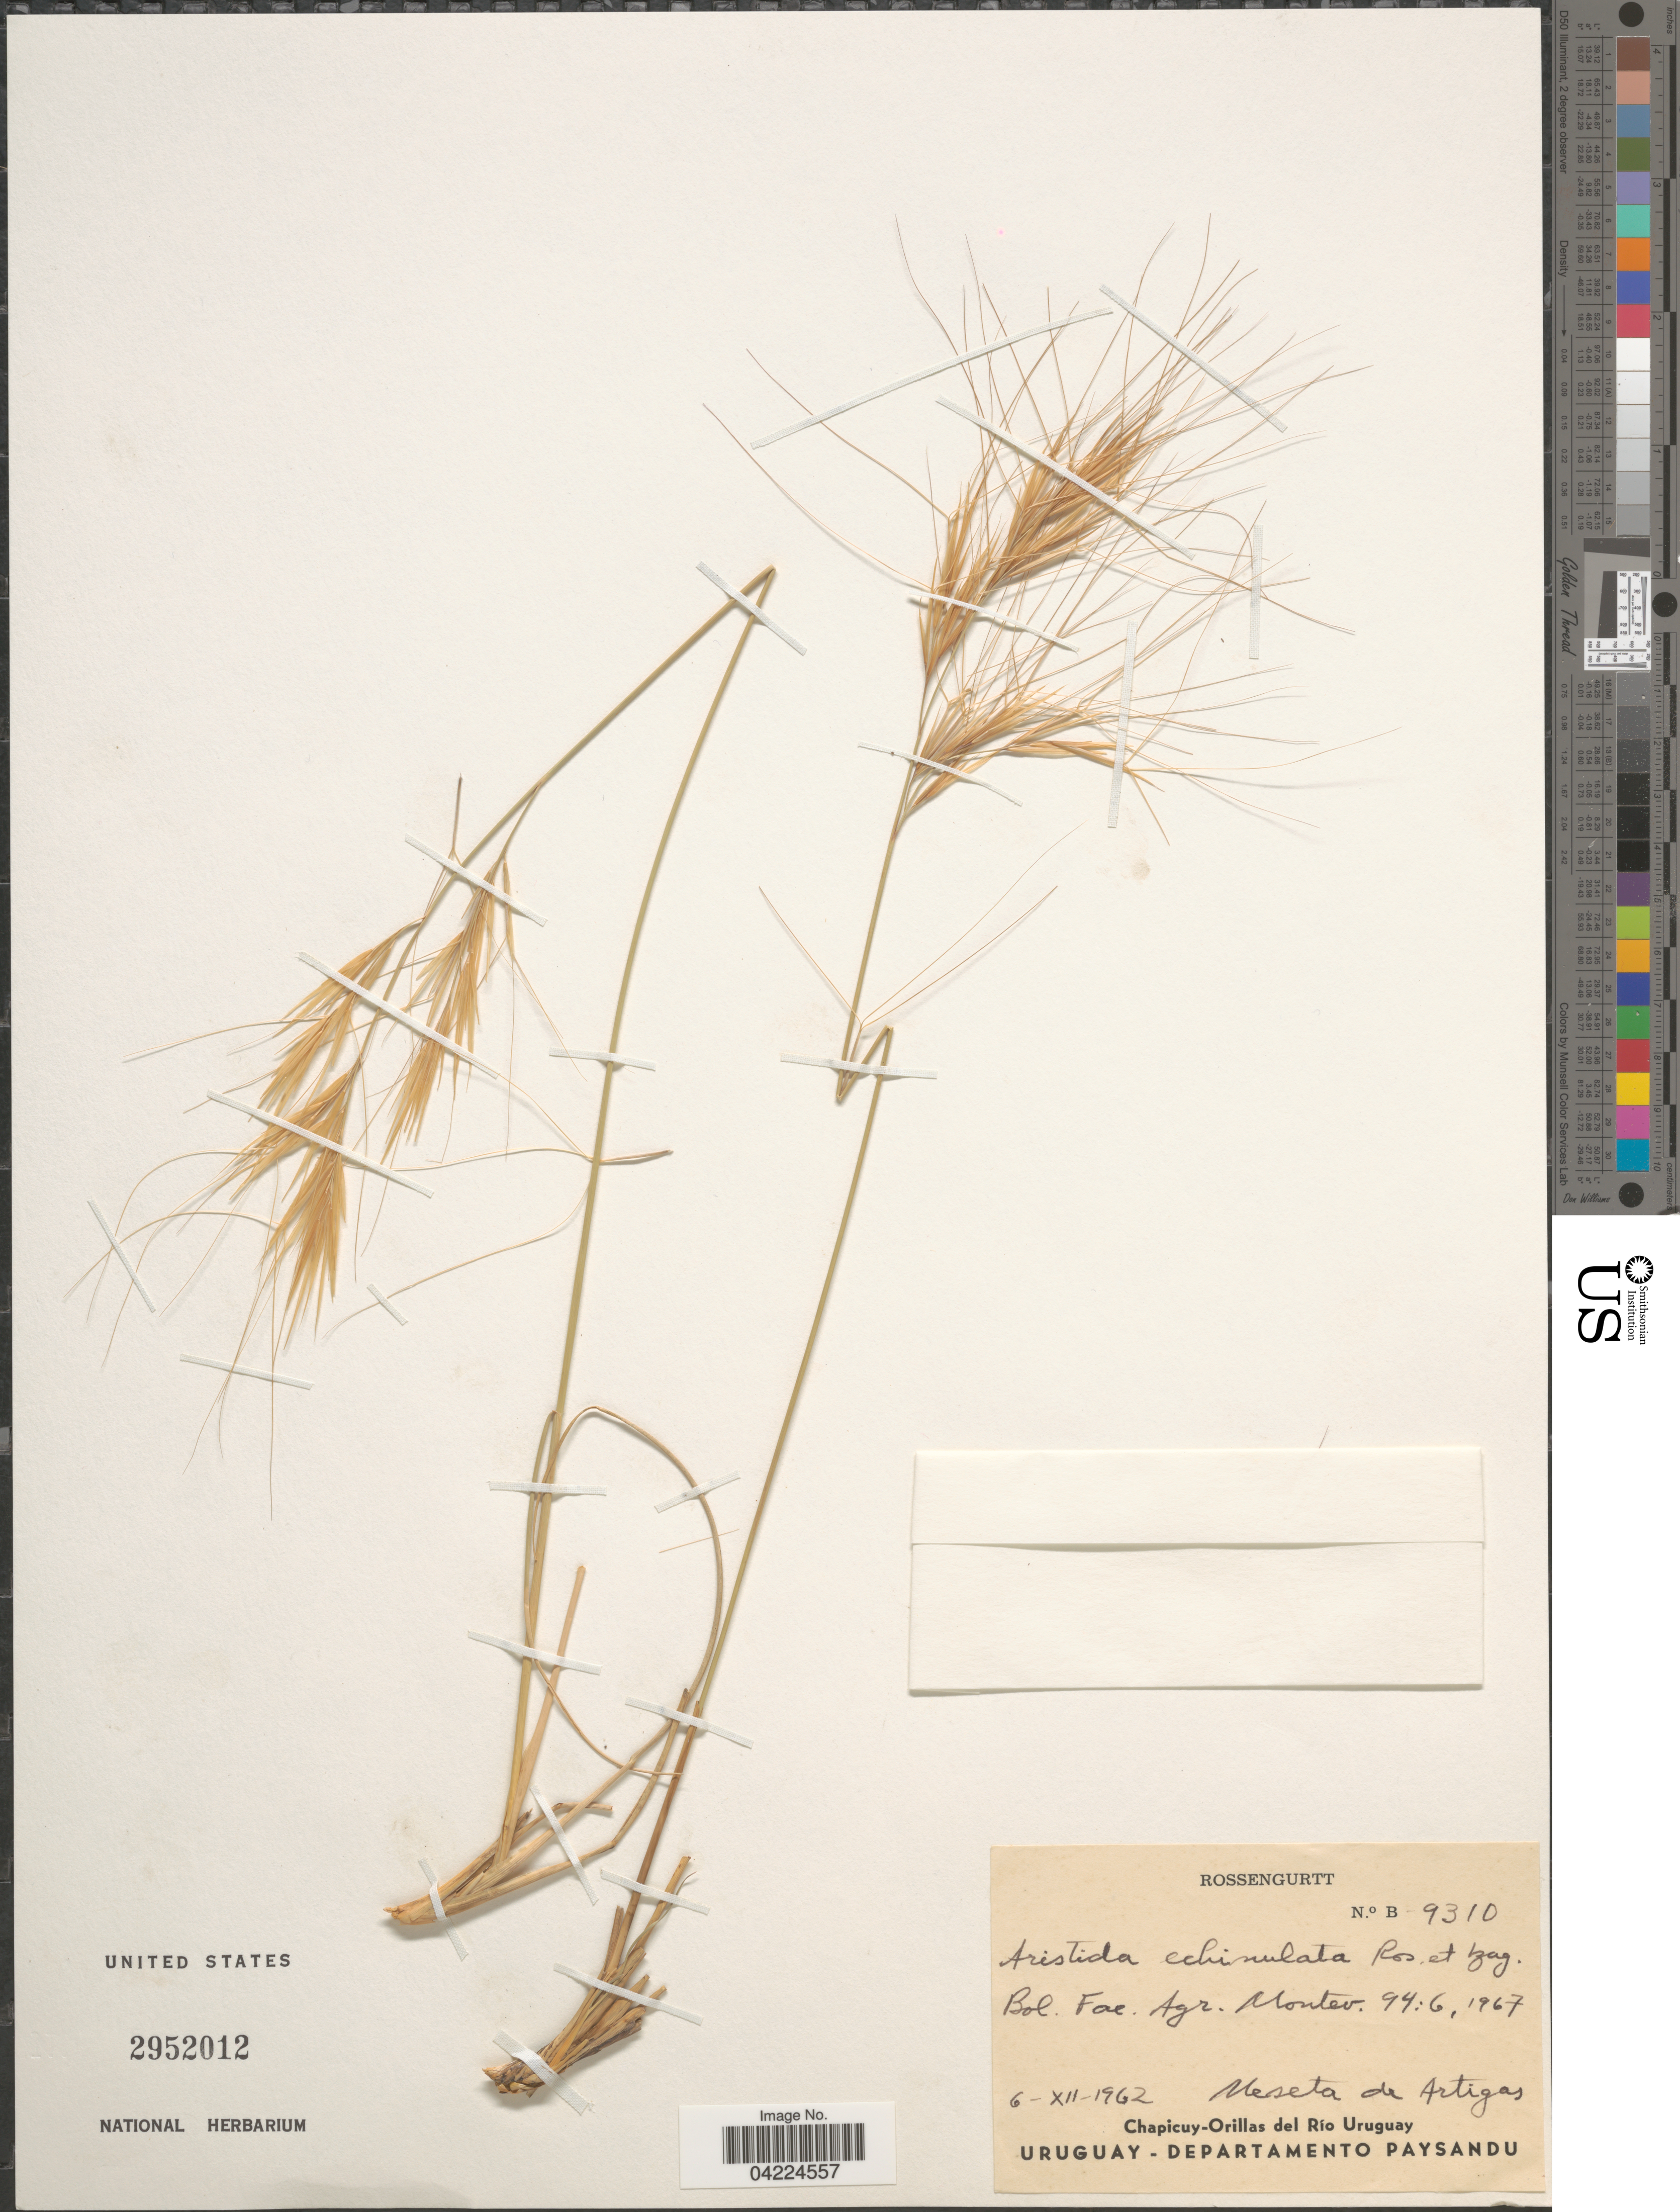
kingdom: Plantae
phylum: Tracheophyta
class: Liliopsida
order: Poales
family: Poaceae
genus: Aristida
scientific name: Aristida echinulata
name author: Roseng. & Izag.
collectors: Rosengurtt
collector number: B-9310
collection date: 1962-12-06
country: Uruguay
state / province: Paysandu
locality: Meseta de Artigas. Chapicuy-Orillas del Río Uruguay. Departamento Paysandu.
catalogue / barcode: US 2952012